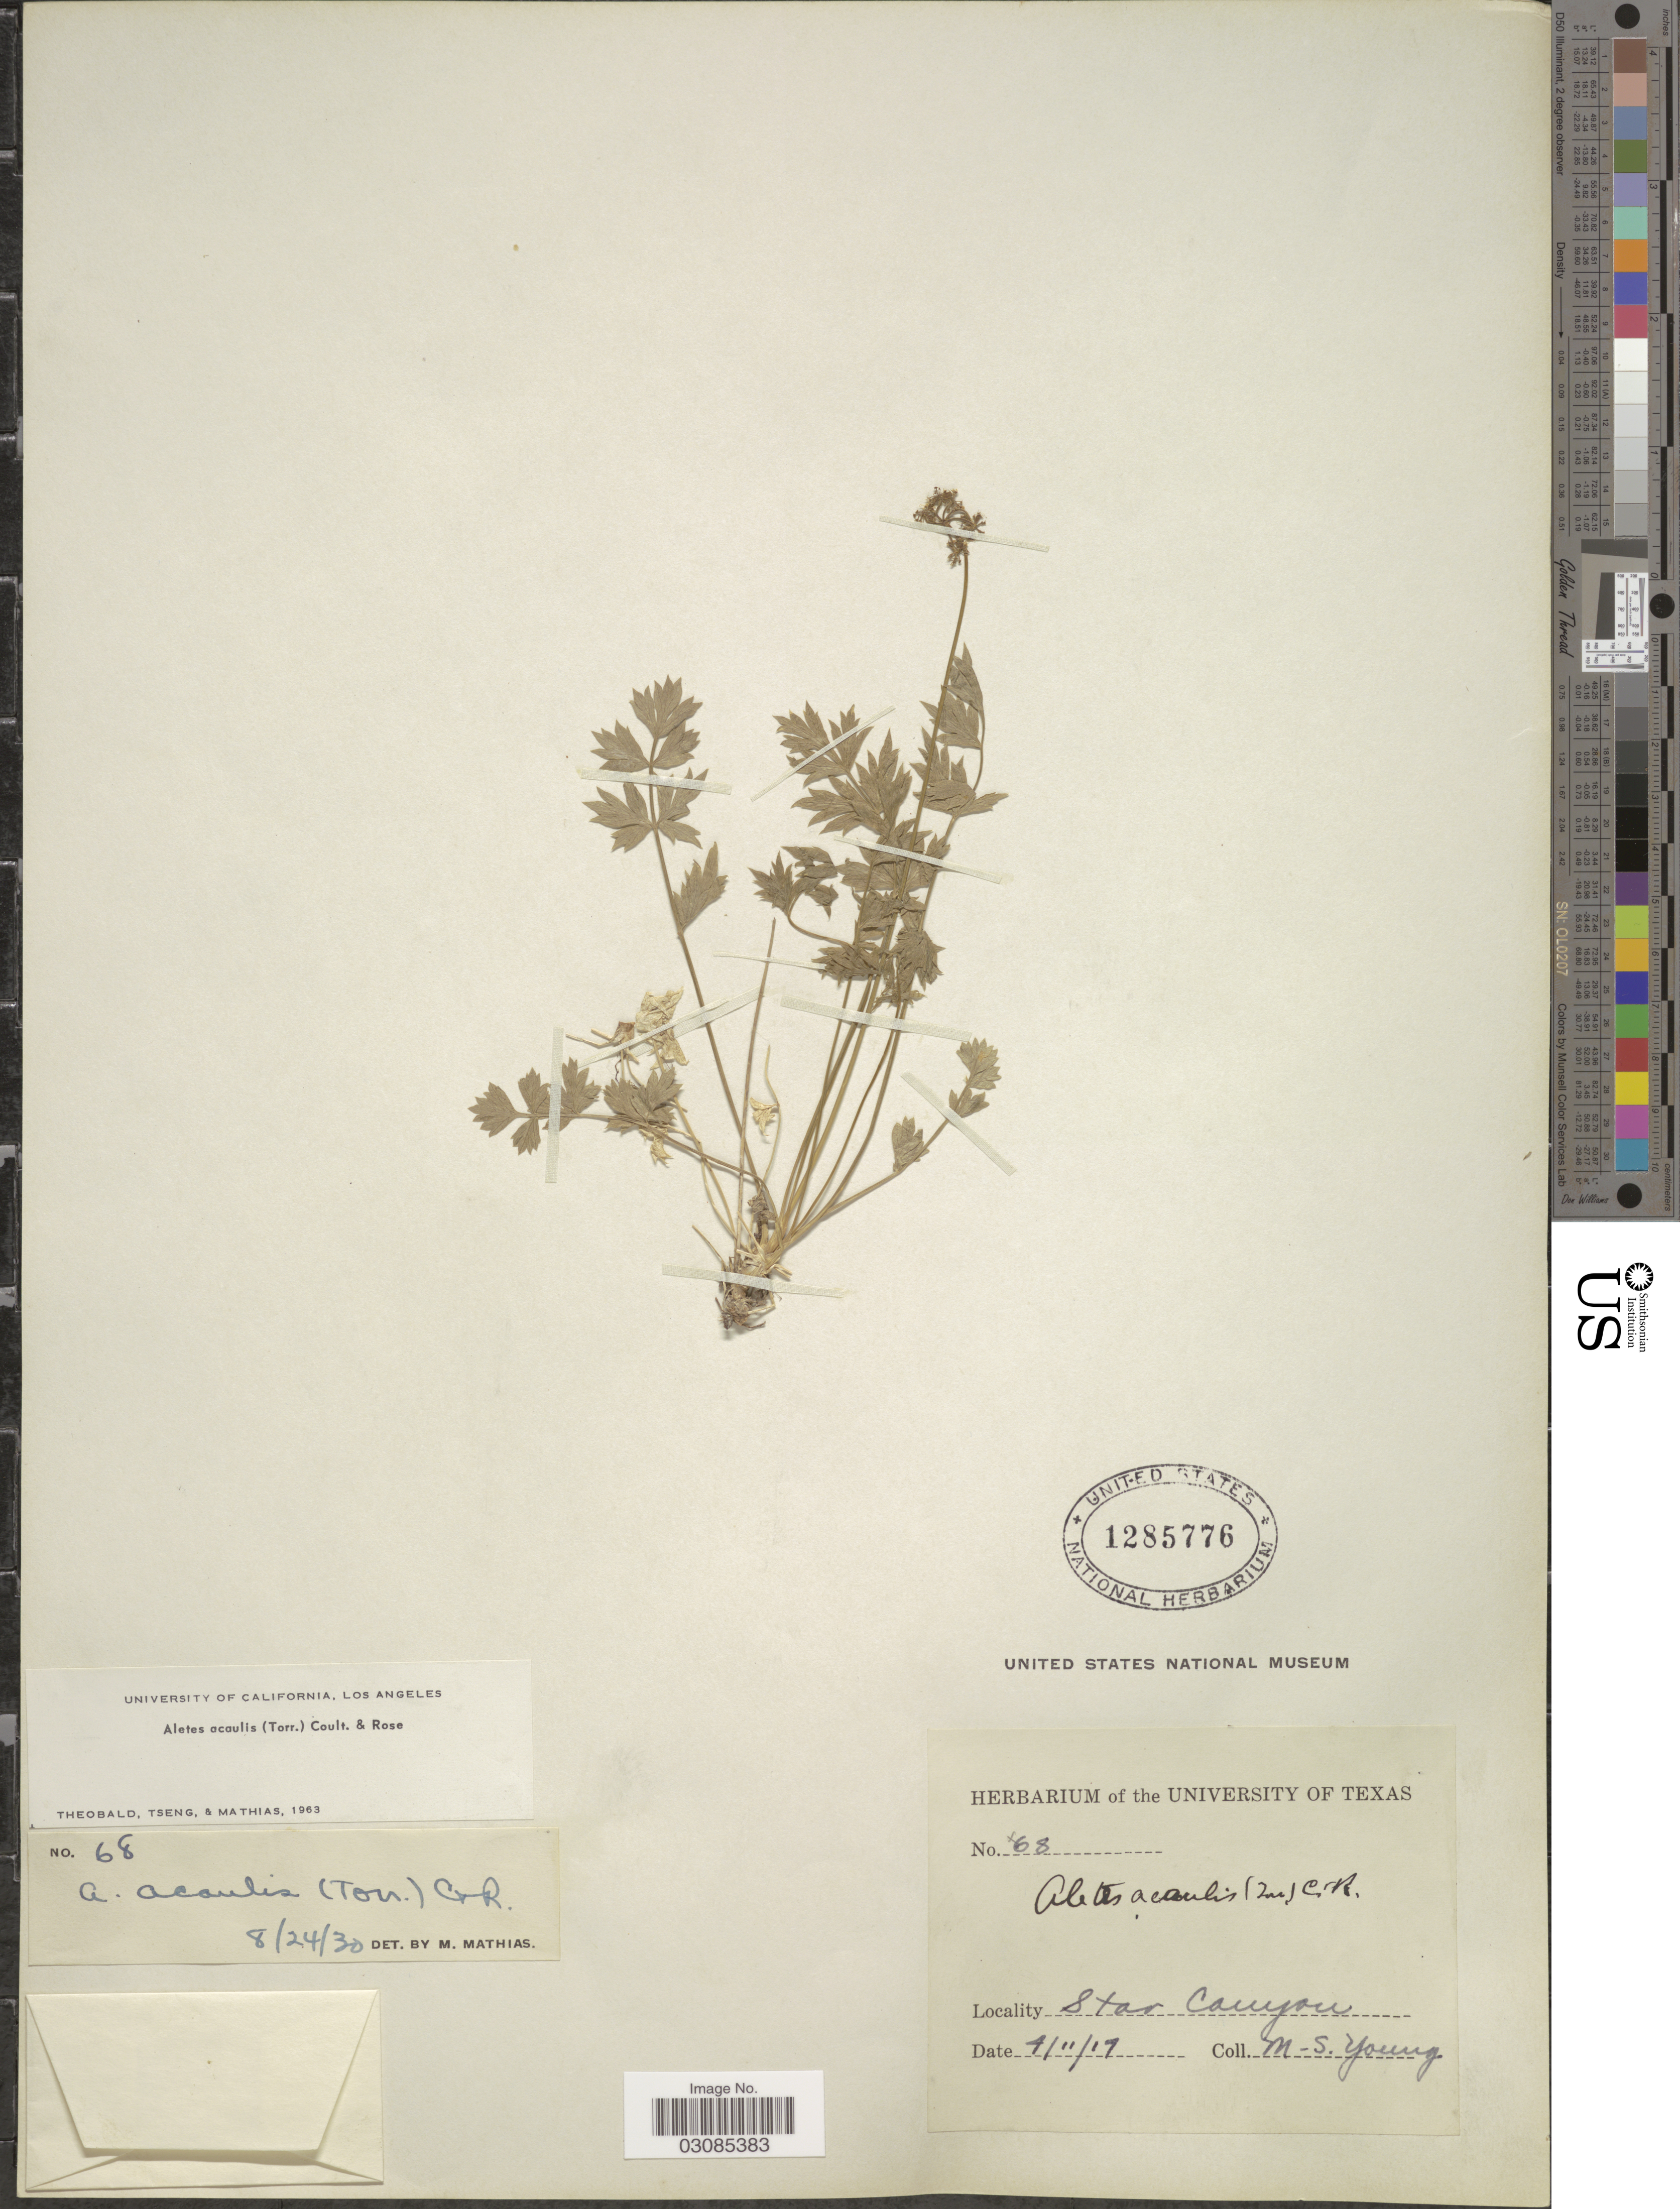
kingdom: Plantae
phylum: Tracheophyta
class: Magnoliopsida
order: Apiales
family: Apiaceae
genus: Aletes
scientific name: Aletes acaulis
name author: (Torr.) J.M. Coult. & Rose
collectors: M. Young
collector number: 68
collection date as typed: Transcribed d/m/y: 11/4/19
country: United States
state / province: Texas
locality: Star Canyon.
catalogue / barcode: US 1285776